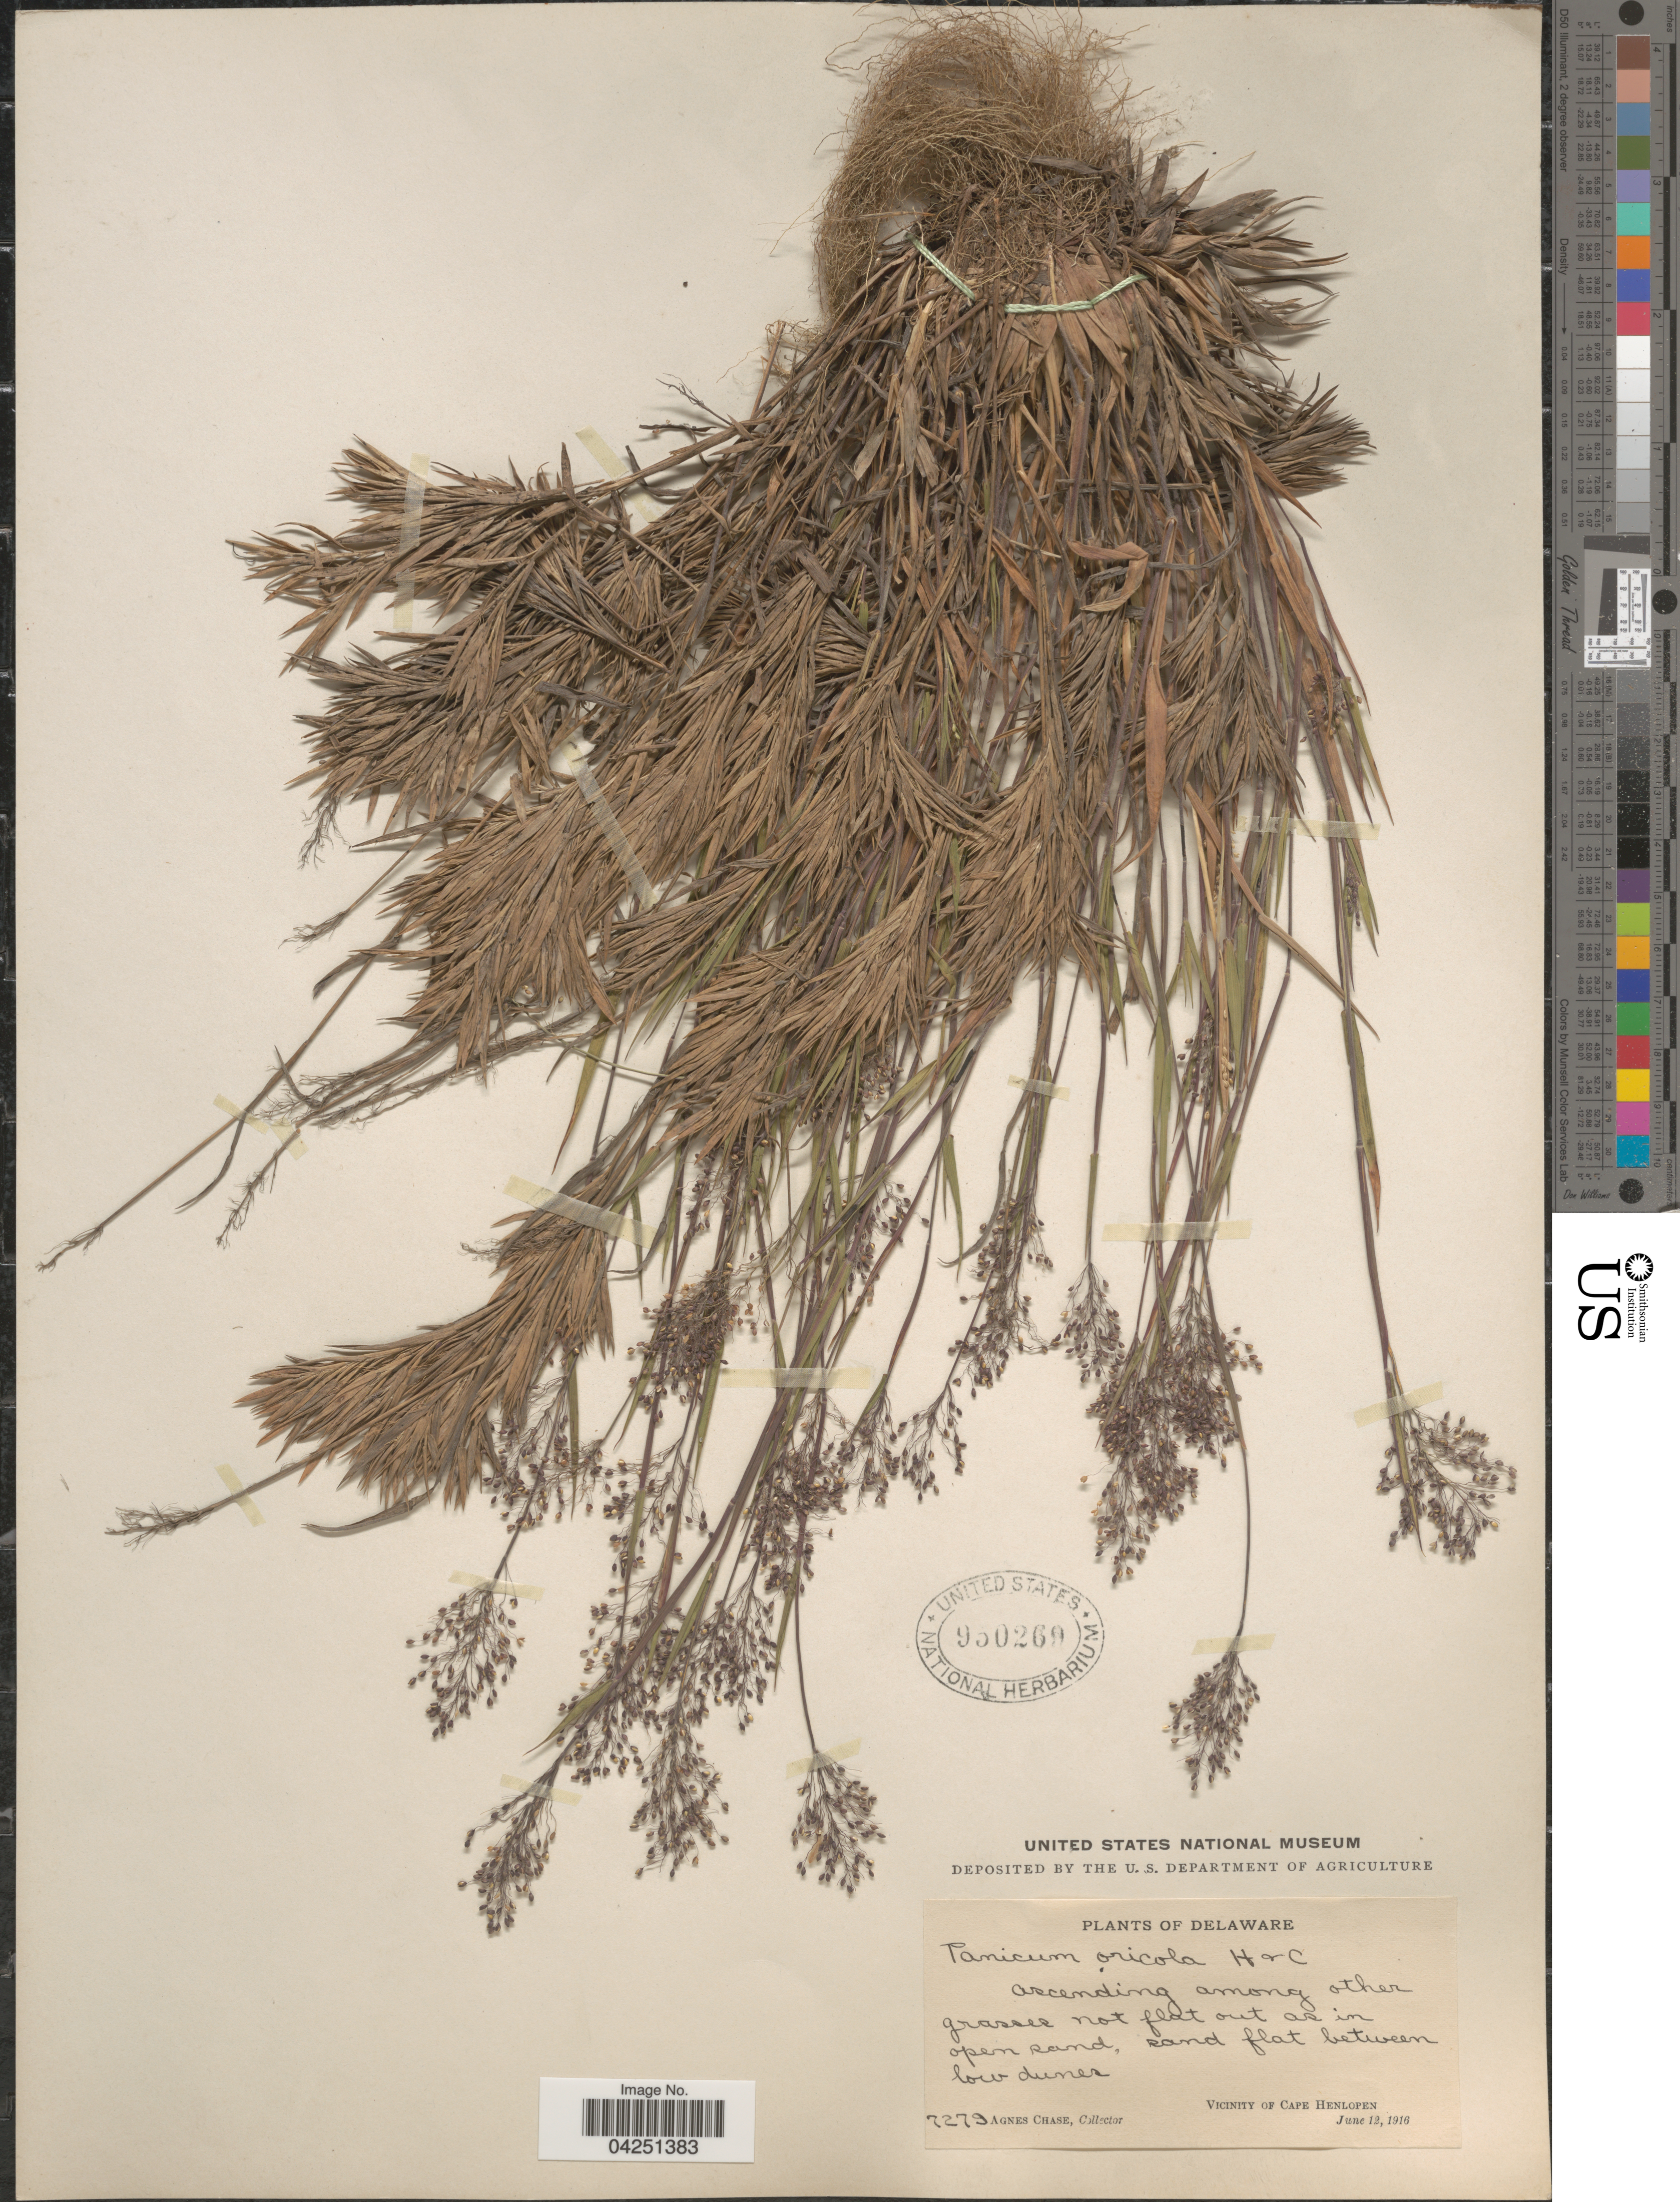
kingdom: Plantae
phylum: Tracheophyta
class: Liliopsida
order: Poales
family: Poaceae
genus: Dichanthelium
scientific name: Dichanthelium acuminatum var. acuminatum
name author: (Sw.) Gould & C.A. Clark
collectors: A. Chase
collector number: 7279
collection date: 1916-06-12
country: United States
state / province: Delaware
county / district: Sussex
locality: Ascending among other grasses not flat out as in open sand, sand flat between low dunes. Vicinity of Cape Henlopen.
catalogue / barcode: US 950269